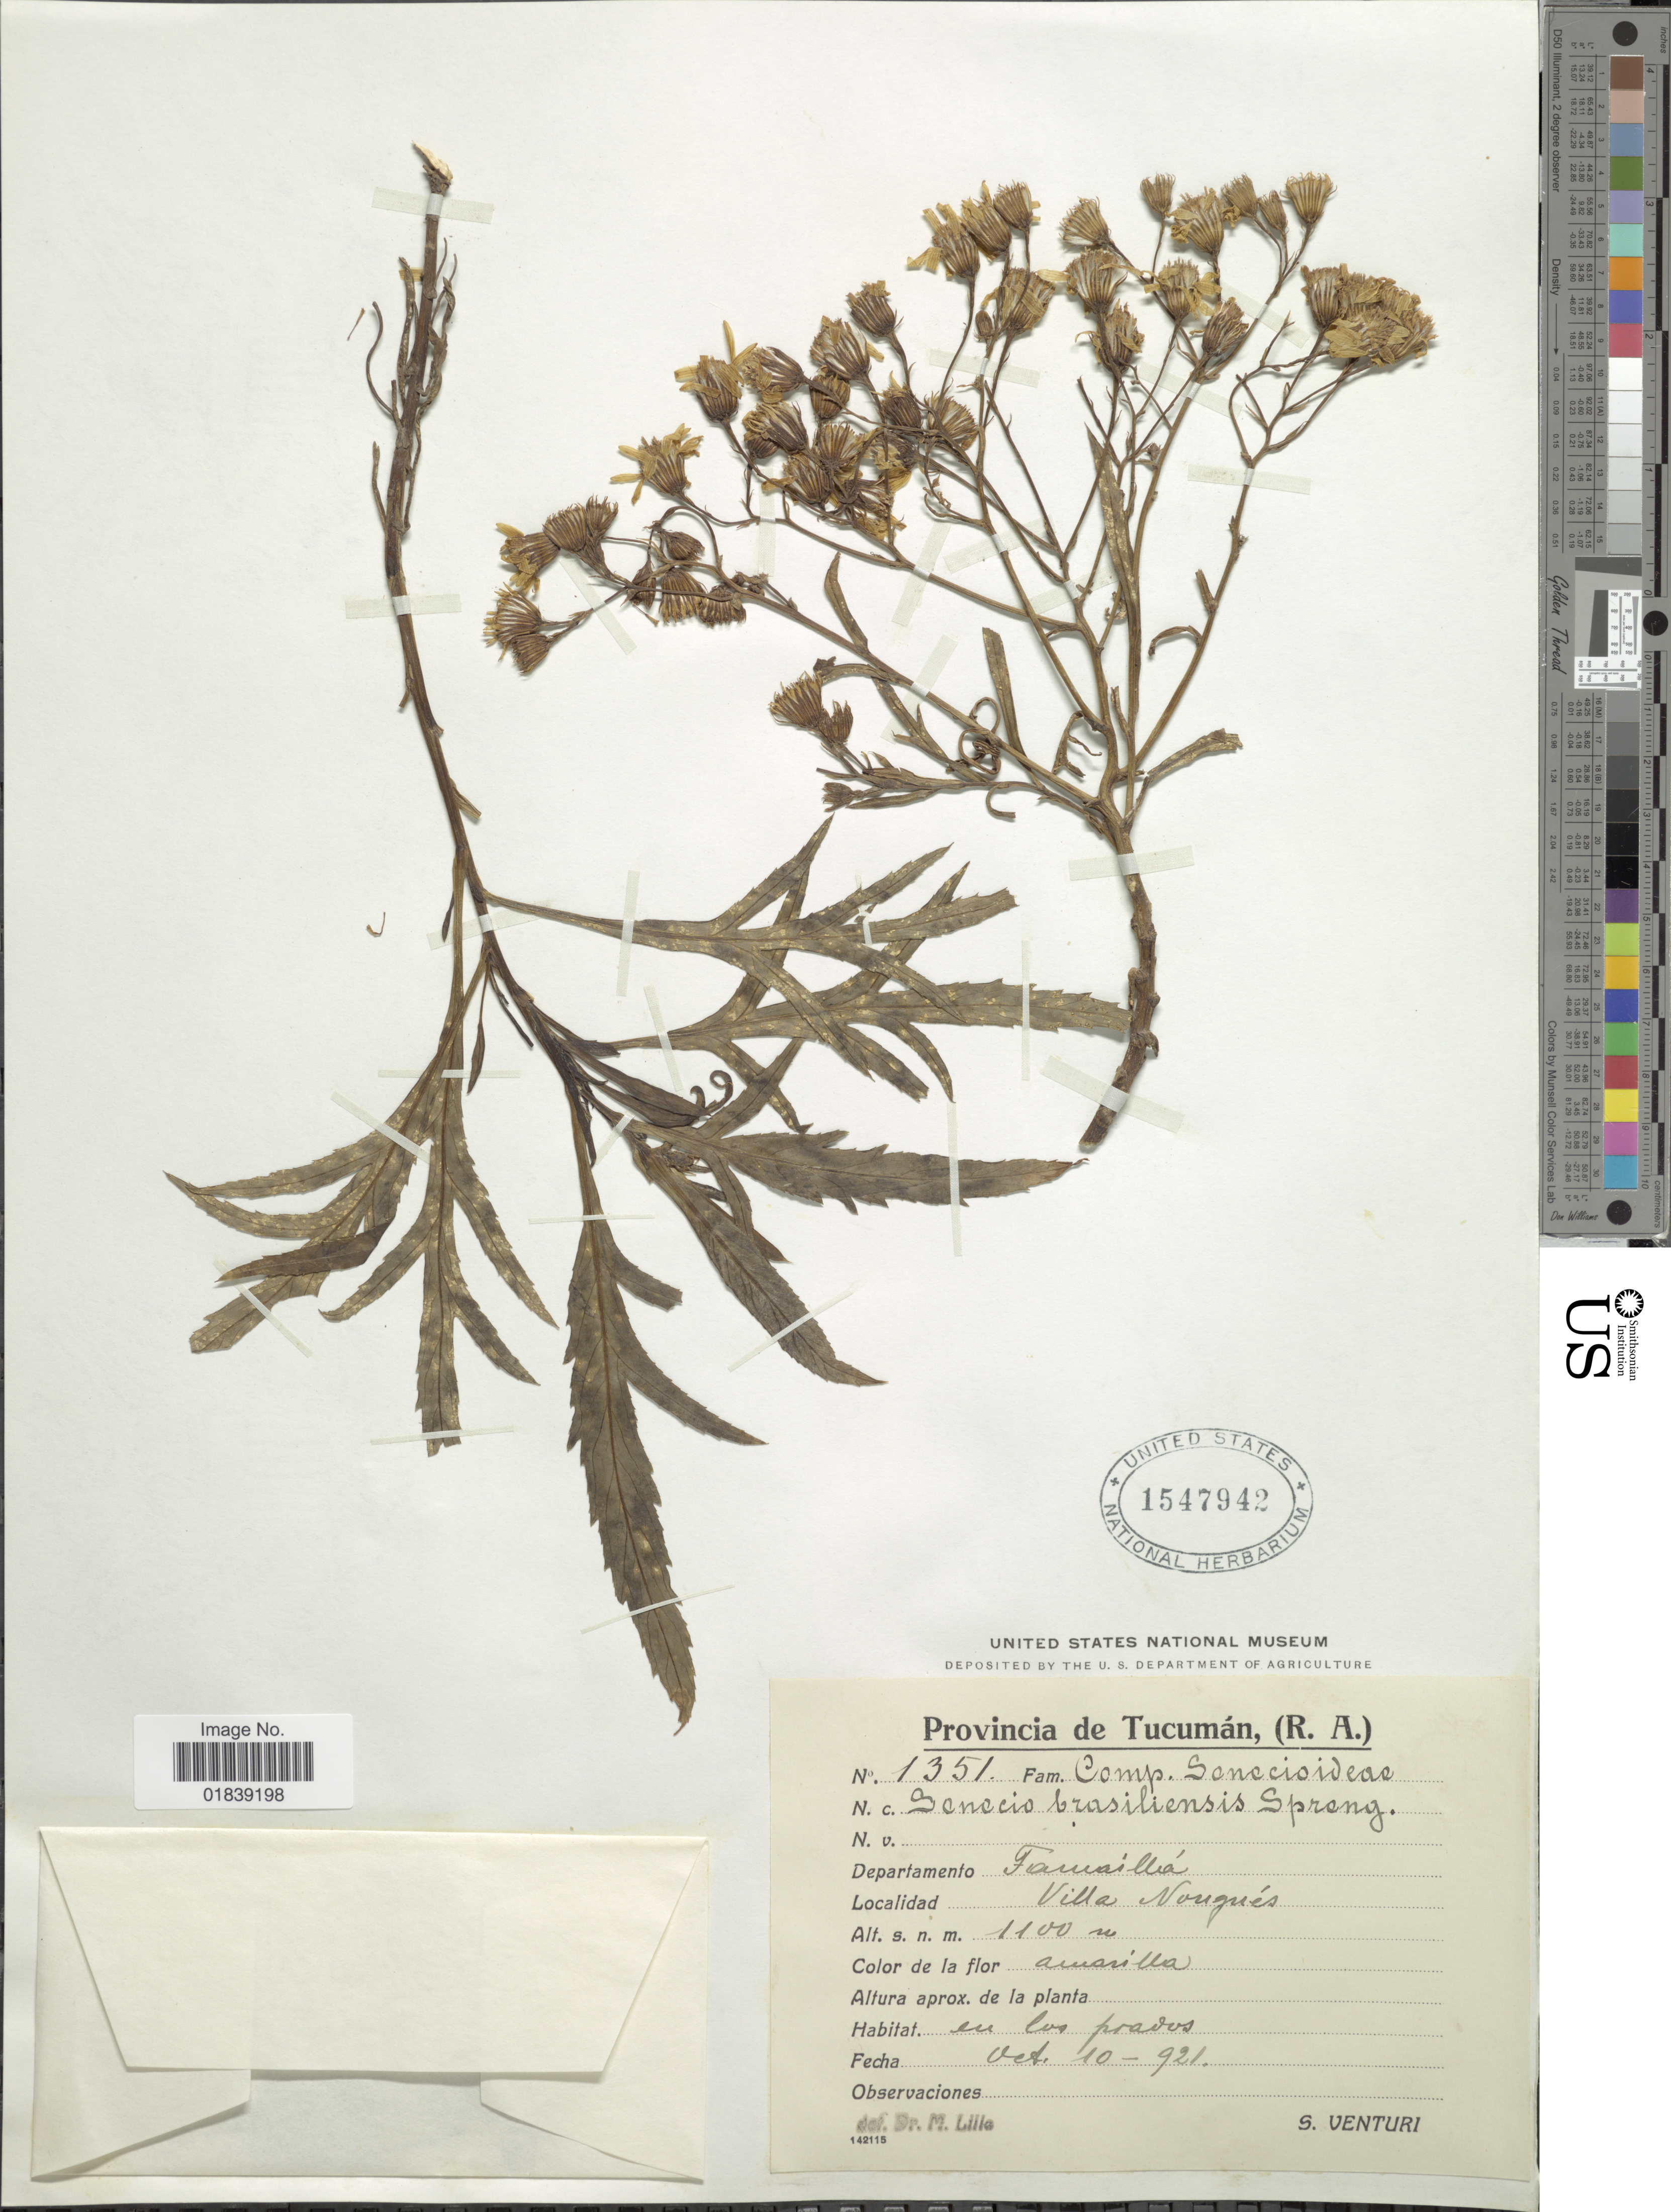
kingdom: Plantae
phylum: Tracheophyta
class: Magnoliopsida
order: Asterales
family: Asteraceae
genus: Senecio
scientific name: Senecio brasiliensis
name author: (Spreng.) Less.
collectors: S. Venturi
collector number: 1351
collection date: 1921-10-10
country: Argentina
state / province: Tucumán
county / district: Famailla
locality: Villa Nougues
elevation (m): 1100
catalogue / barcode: US 18547942